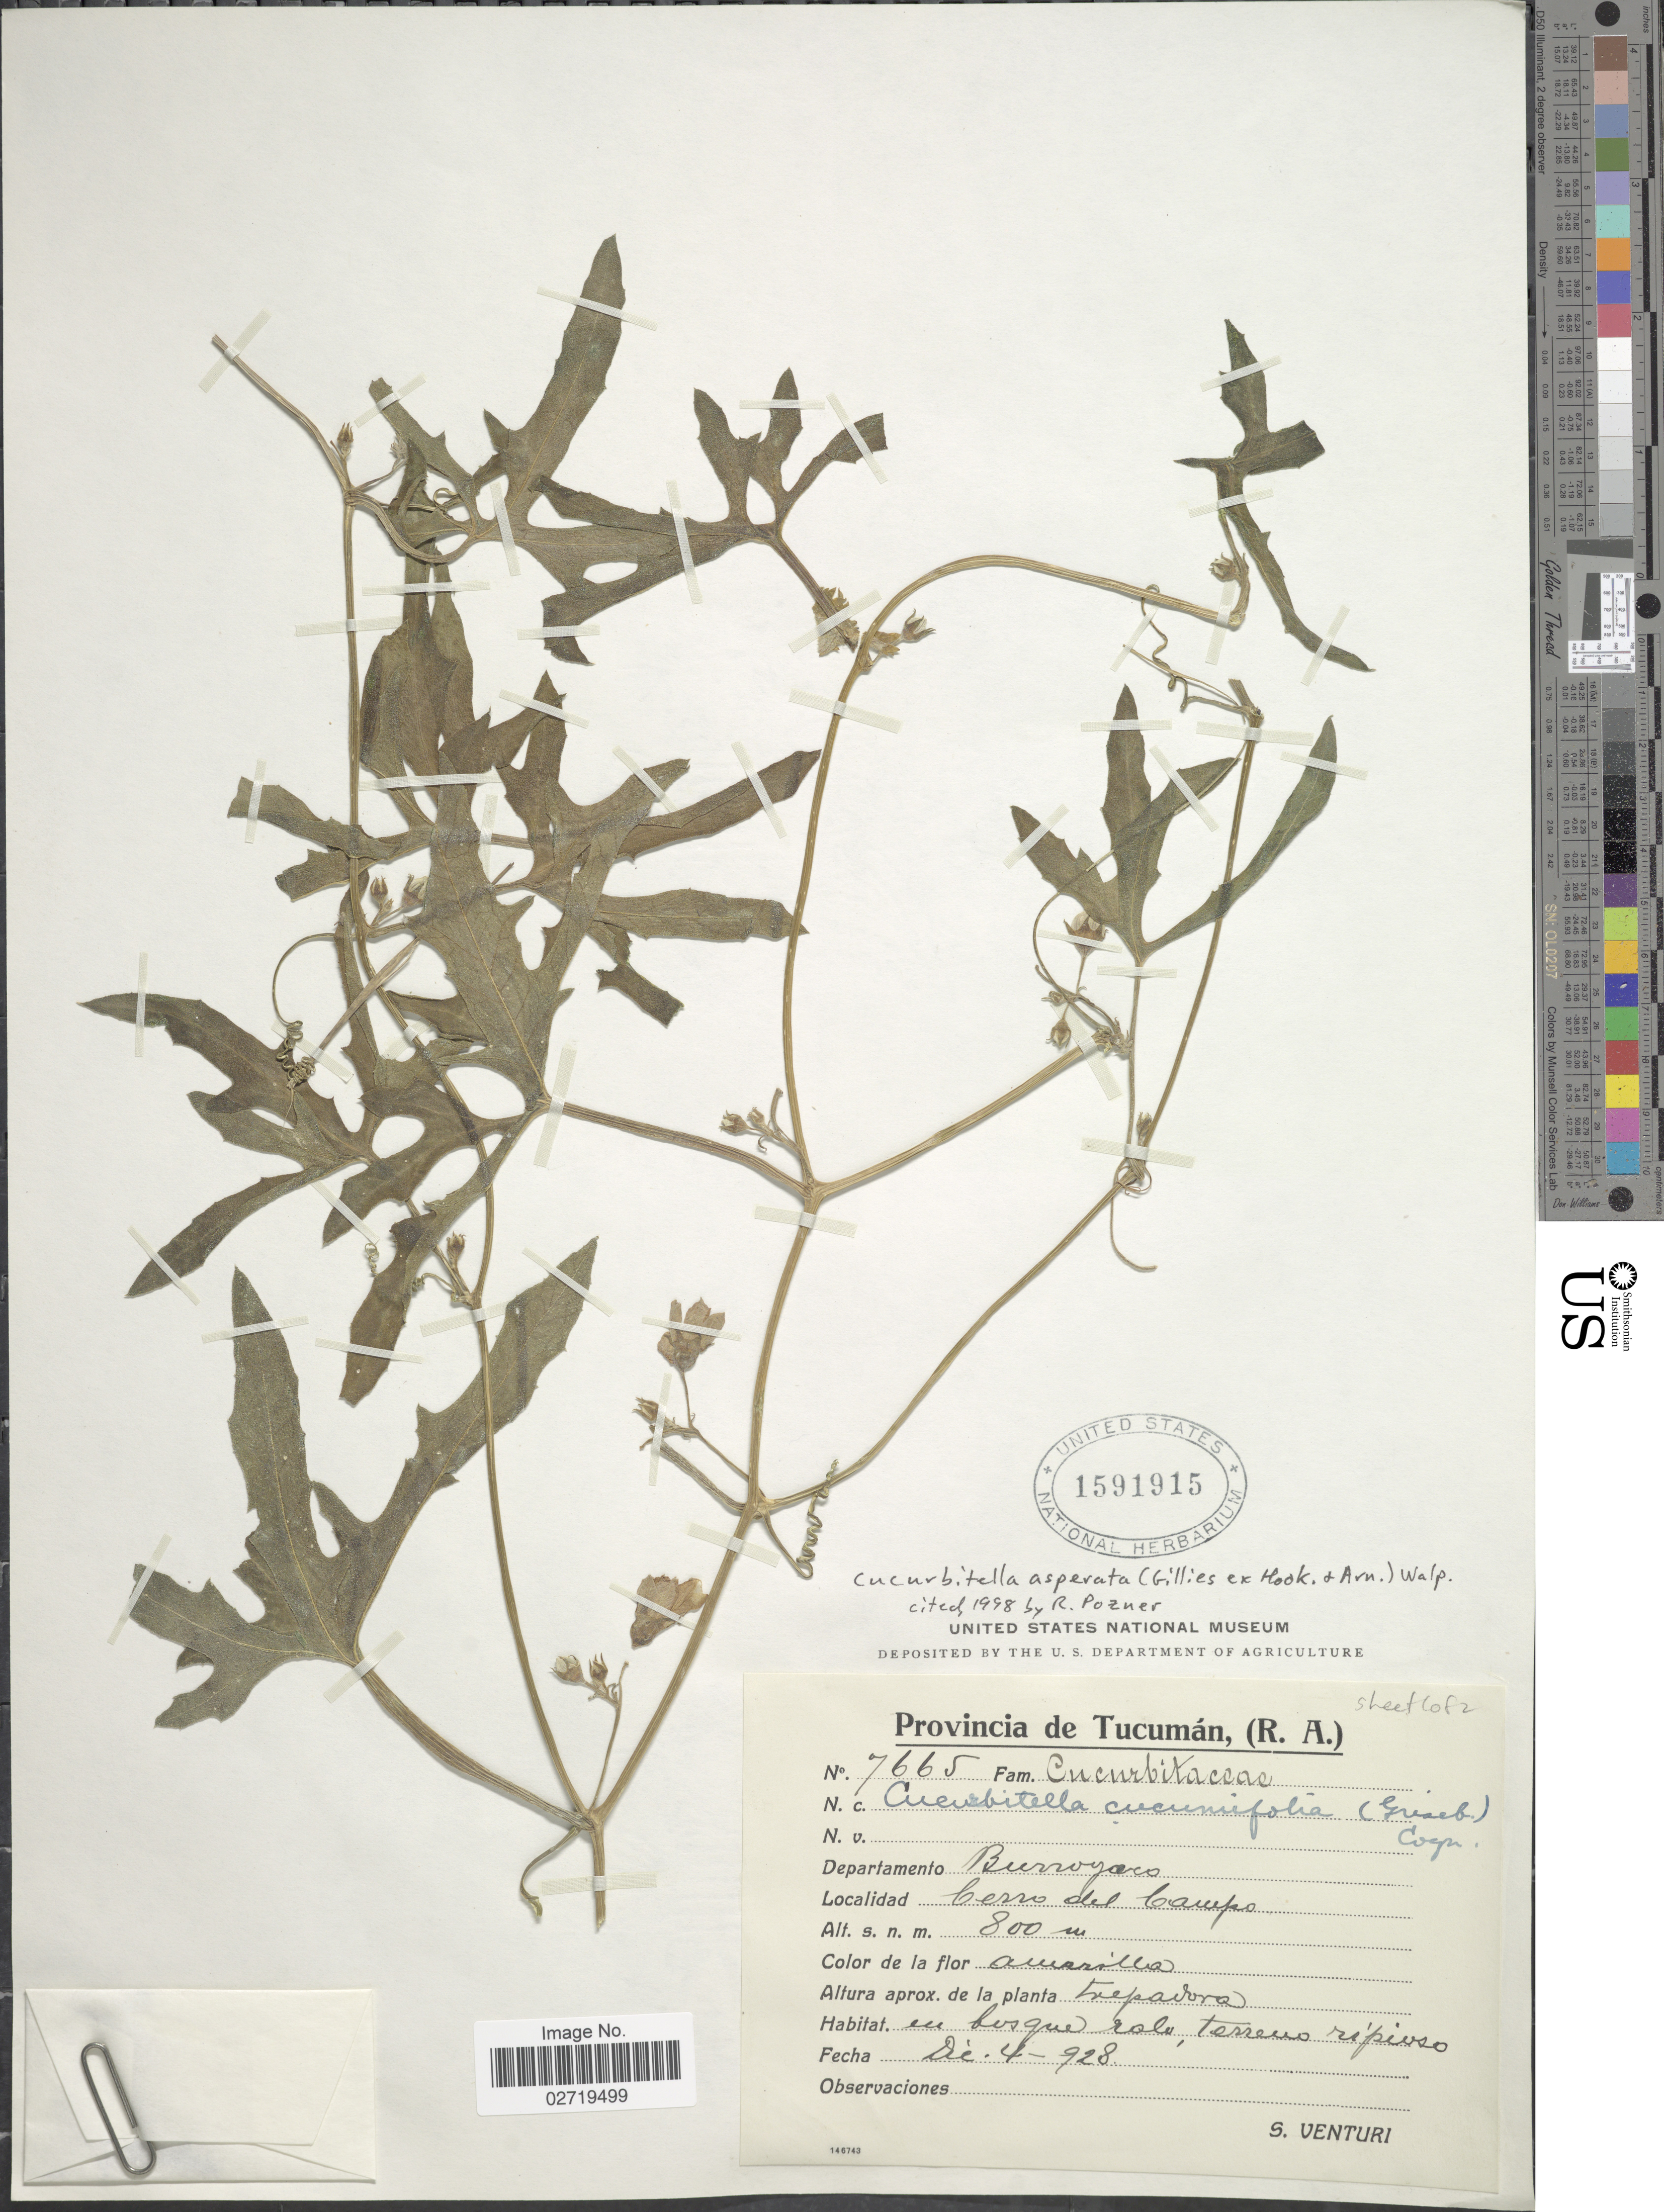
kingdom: Plantae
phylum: Tracheophyta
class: Magnoliopsida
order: Cucurbitales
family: Cucurbitaceae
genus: Cucurbitella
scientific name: Cucurbitella asperata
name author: (Gillies ex Hook. & Arn.) Walp.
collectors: S. Venturi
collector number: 7665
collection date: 1928-12-04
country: Argentina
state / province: Tucuman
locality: Provincia de Tucuman, (R.A.), Departamento Burroyaco, Cerro del Campo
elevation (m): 800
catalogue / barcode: US 1591915